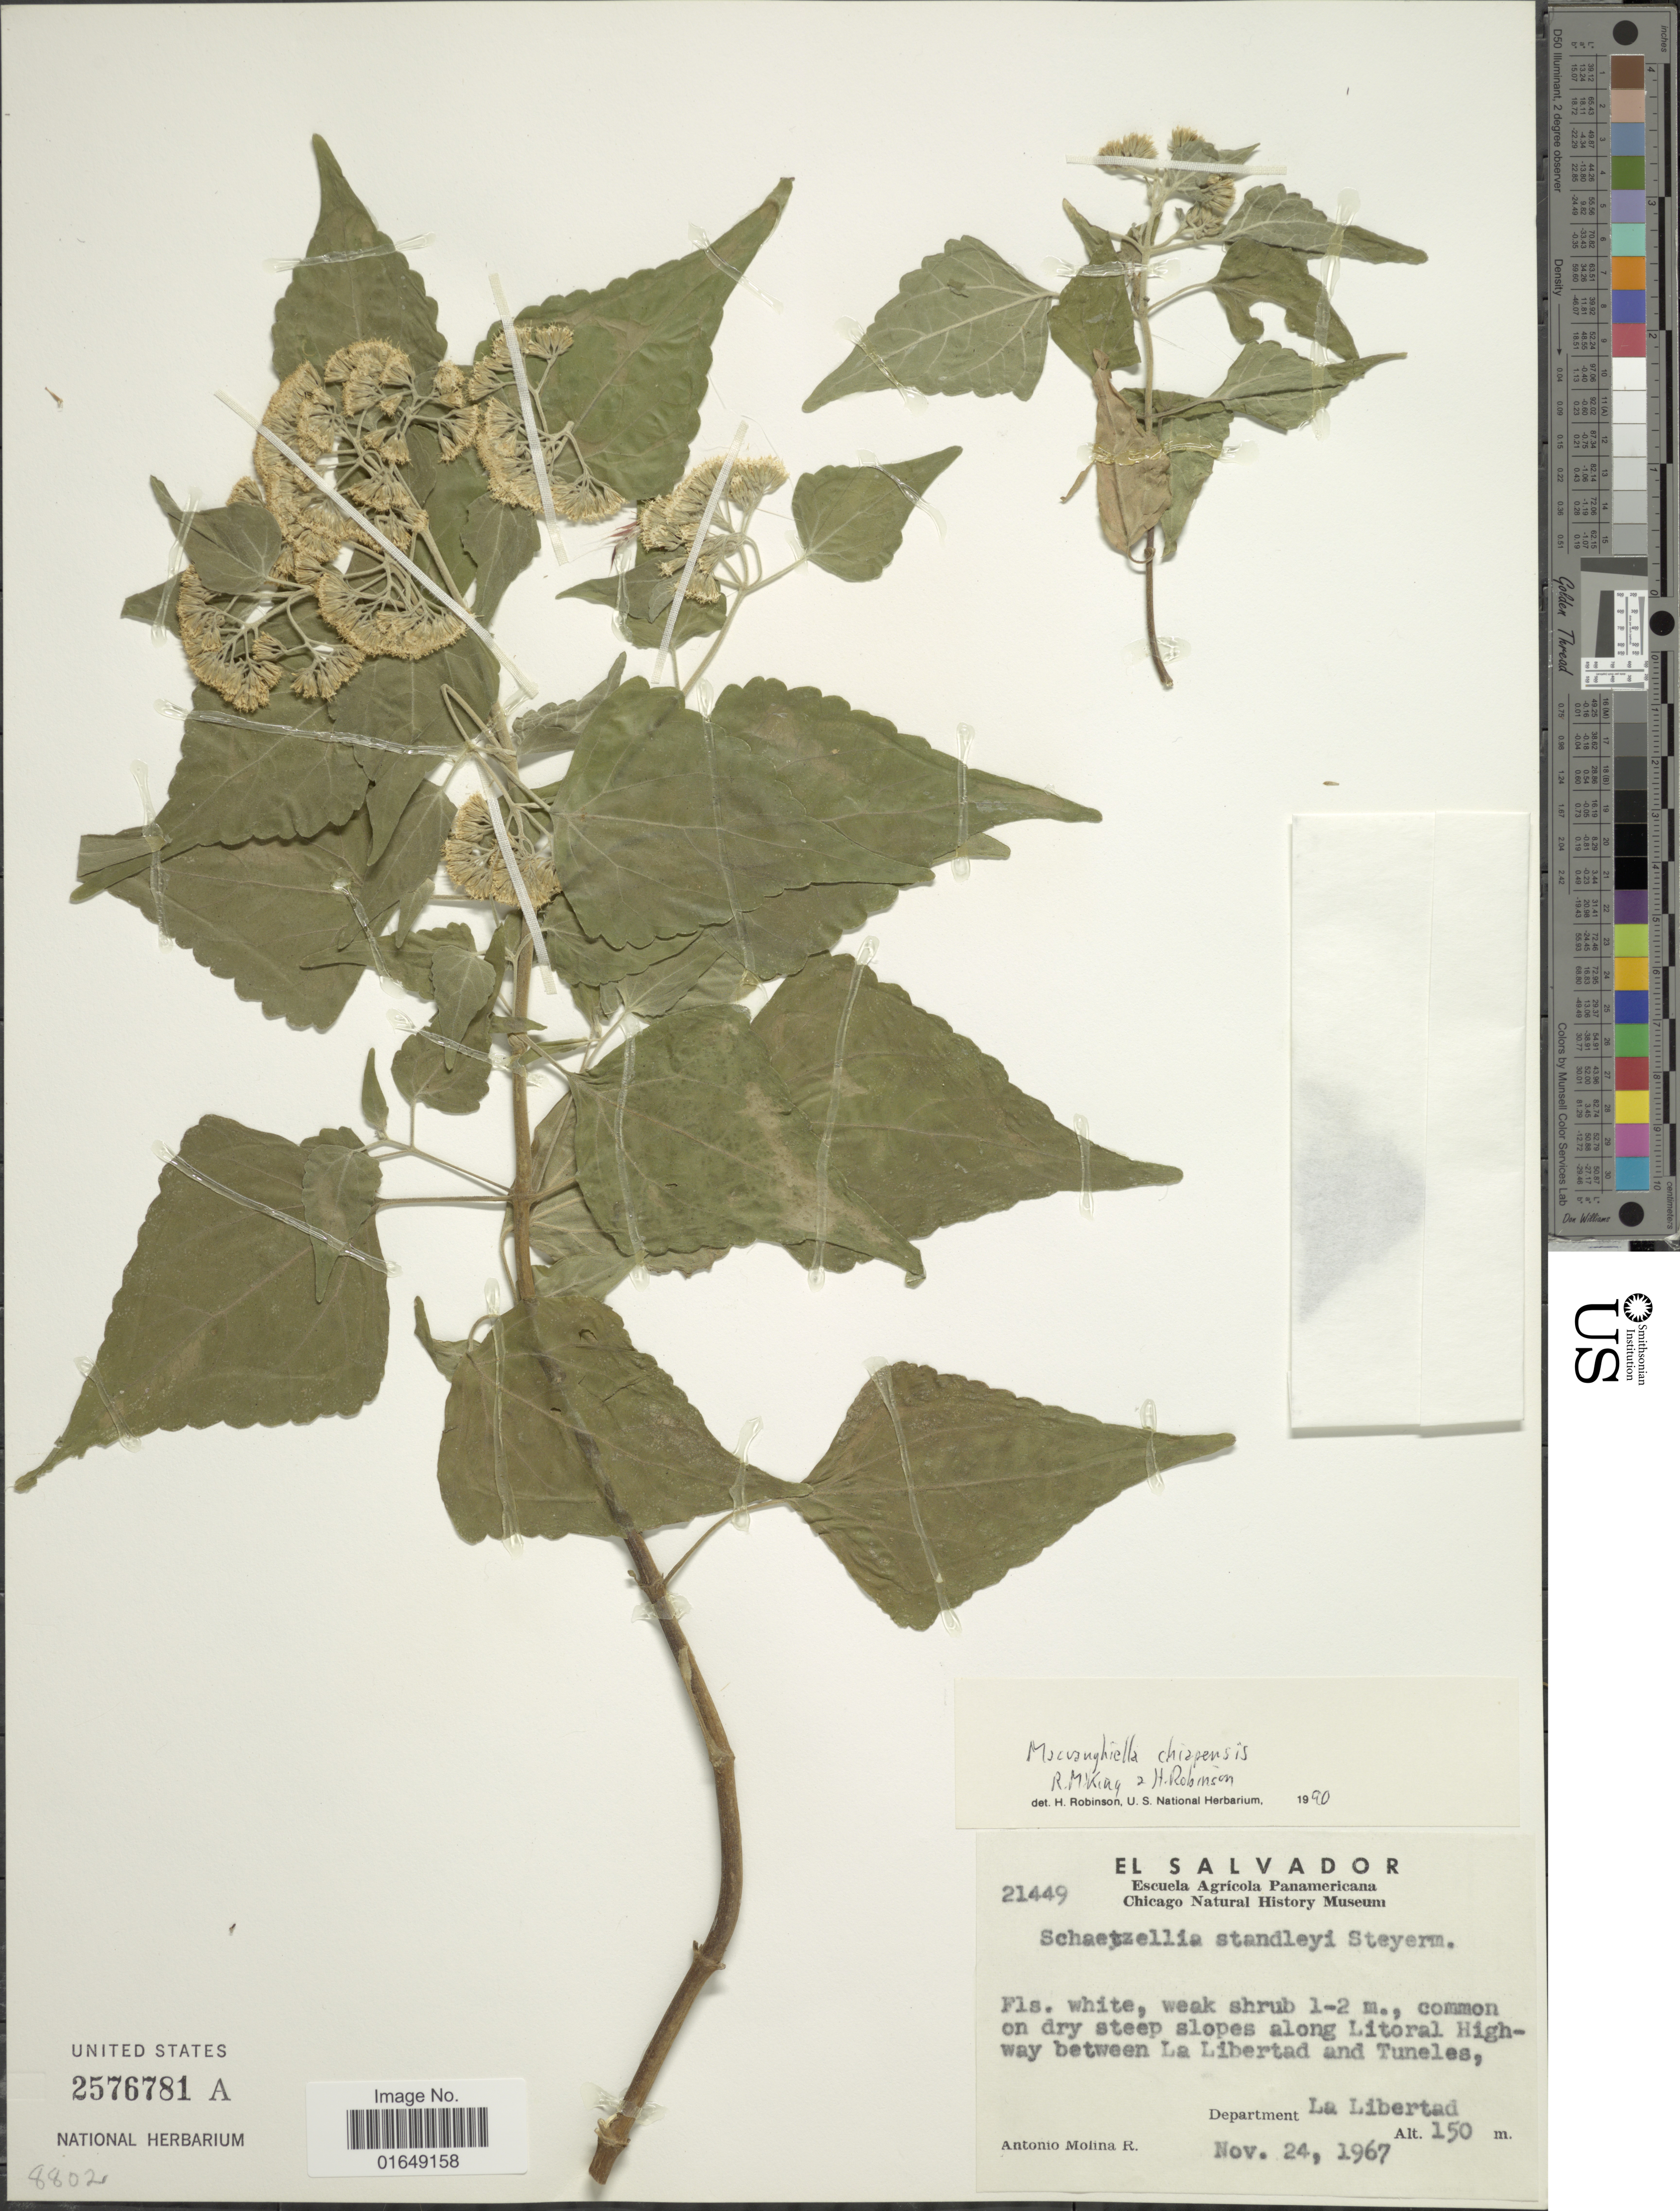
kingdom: Plantae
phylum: Tracheophyta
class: Magnoliopsida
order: Asterales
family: Asteraceae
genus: Macvaughiella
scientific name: Macvaughiella chiapensis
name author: R.M. King & H. Rob.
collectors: A. Molina R.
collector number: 21449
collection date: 1967-11-24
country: El Salvador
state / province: La Libertad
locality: On dry steep slopes along Litoral Highway between La Libertad and Tuneless.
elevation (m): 150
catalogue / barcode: US 2576781A